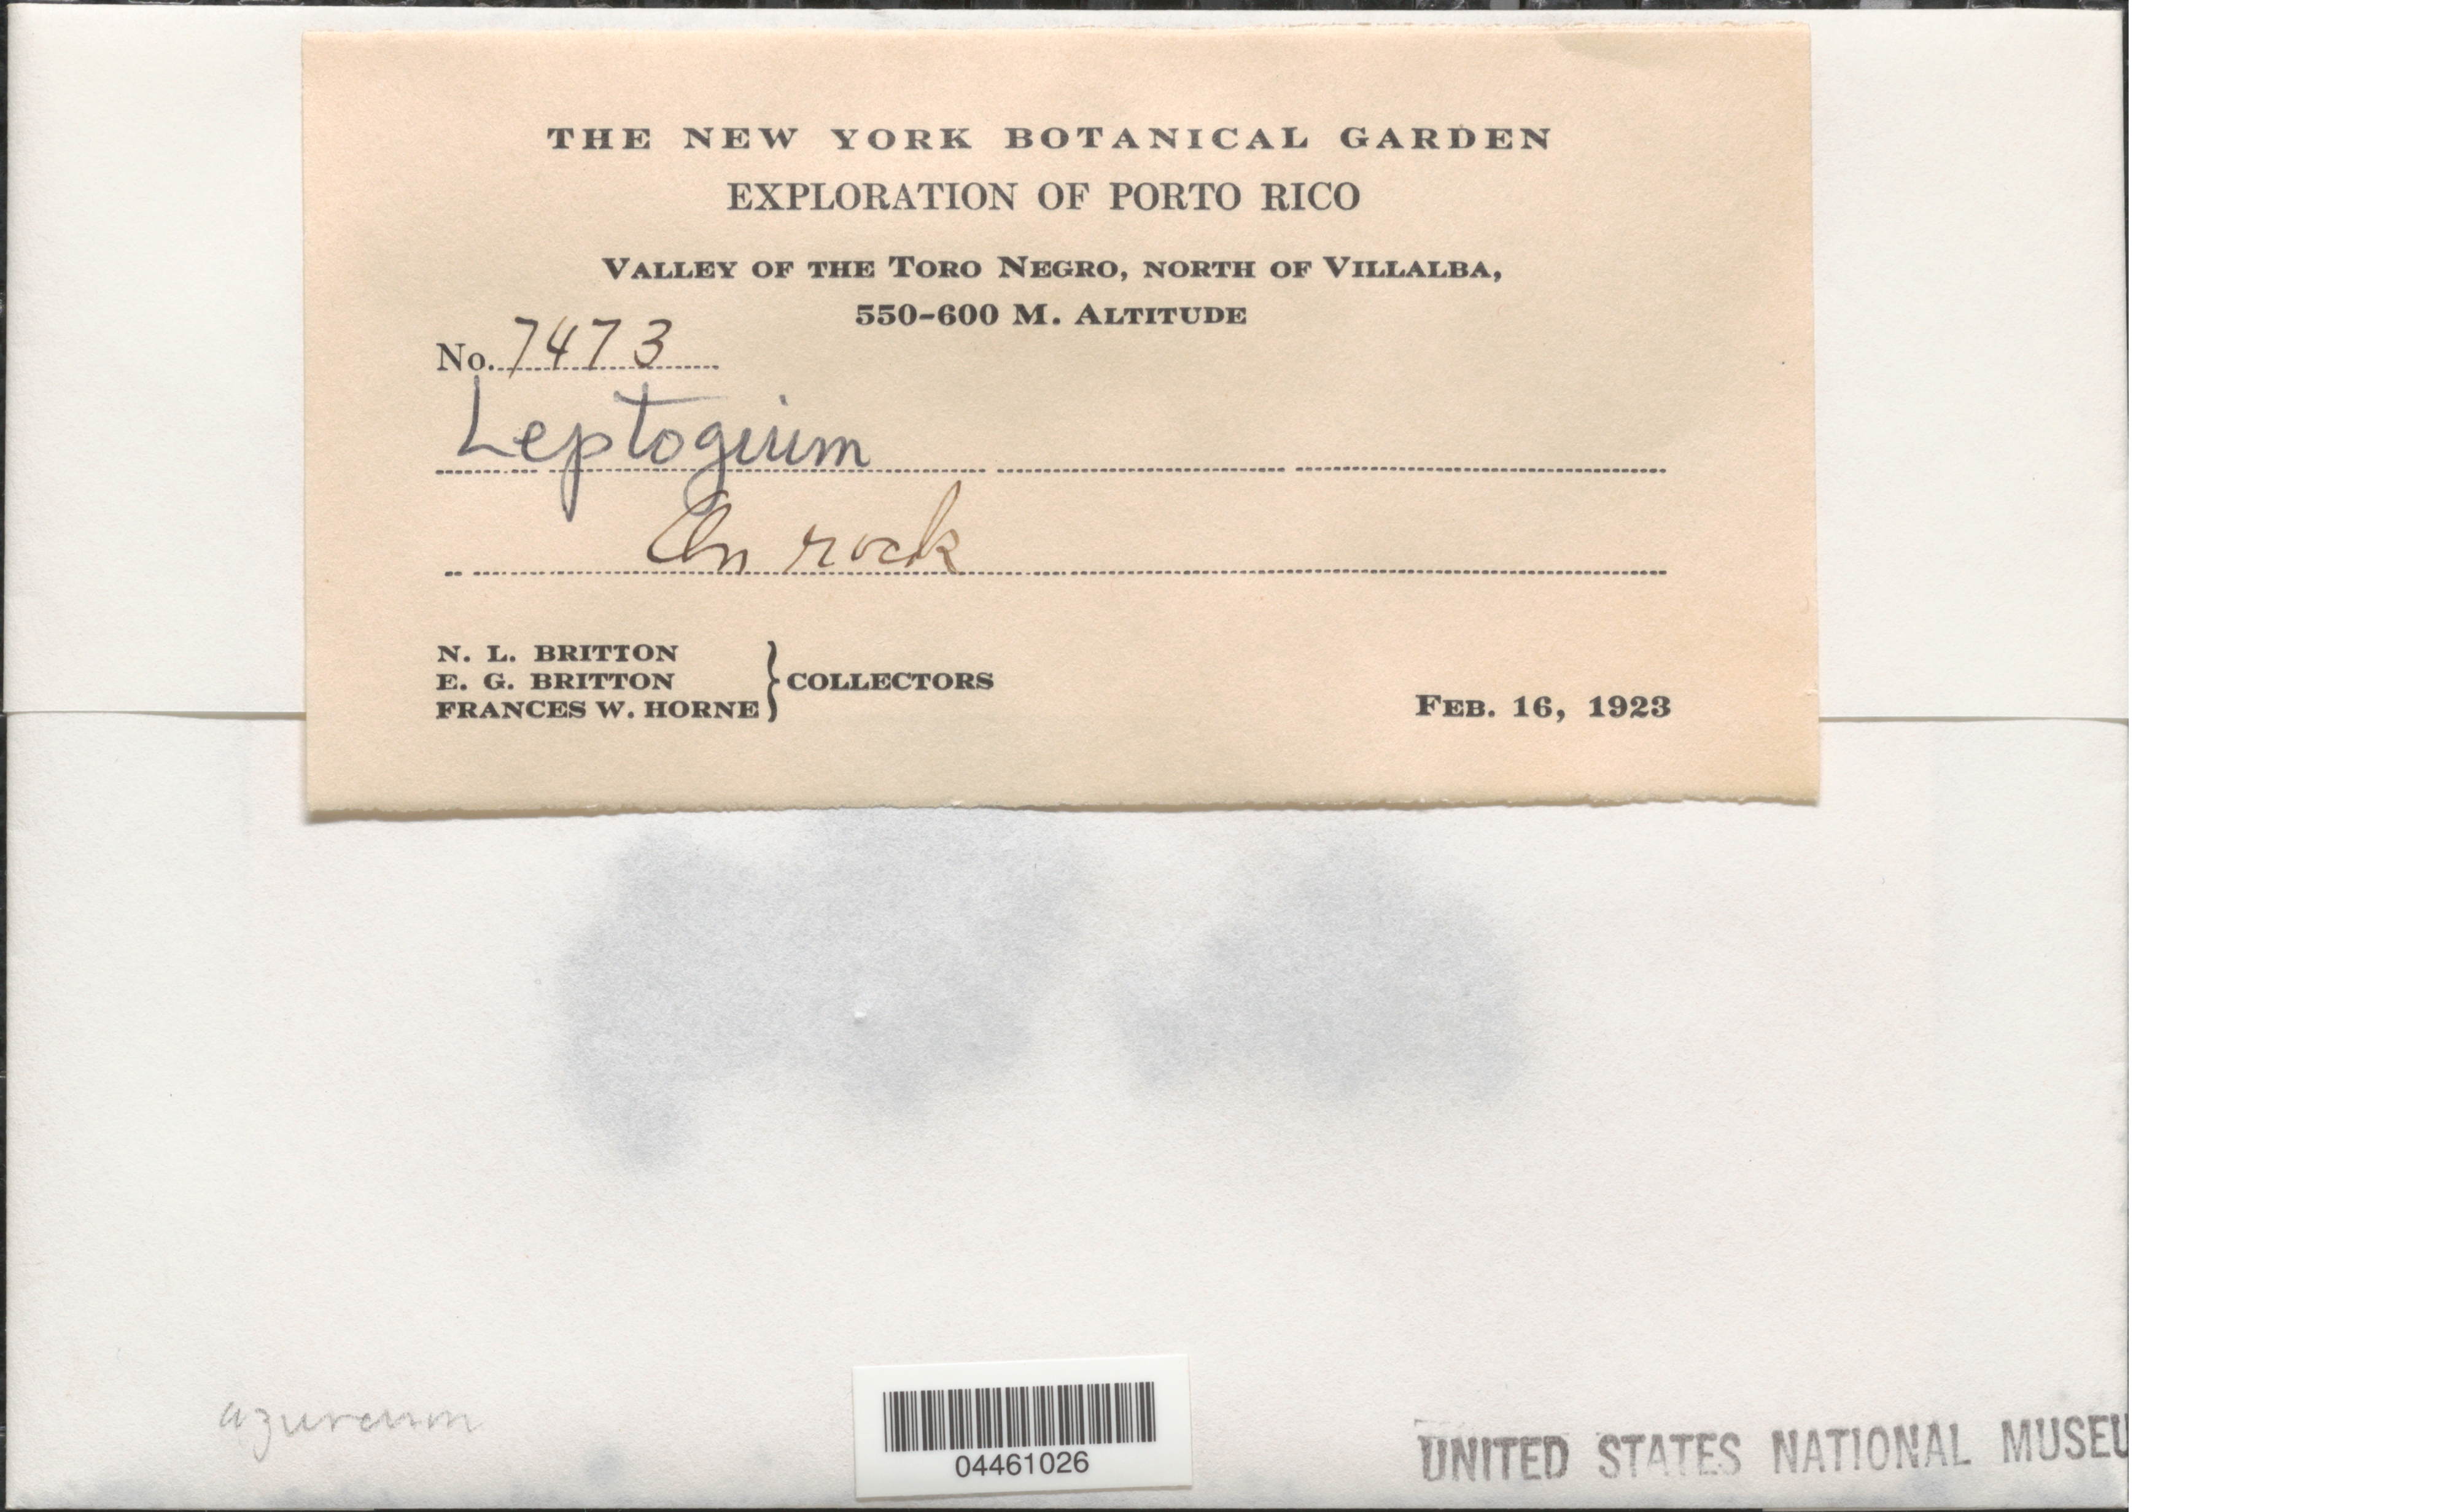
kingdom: Fungi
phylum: Ascomycota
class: Lecanoromycetes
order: Peltigerales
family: Collemataceae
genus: Leptogium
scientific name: Leptogium sp.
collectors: Mrs. N. L. Britton, E. G. Britton & F. W. Horne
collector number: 7473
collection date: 1923-02-16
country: Puerto Rico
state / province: Villalba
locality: Exploration of Porto Rico. Valley of the Toro Negro, north of Villalba.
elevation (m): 550